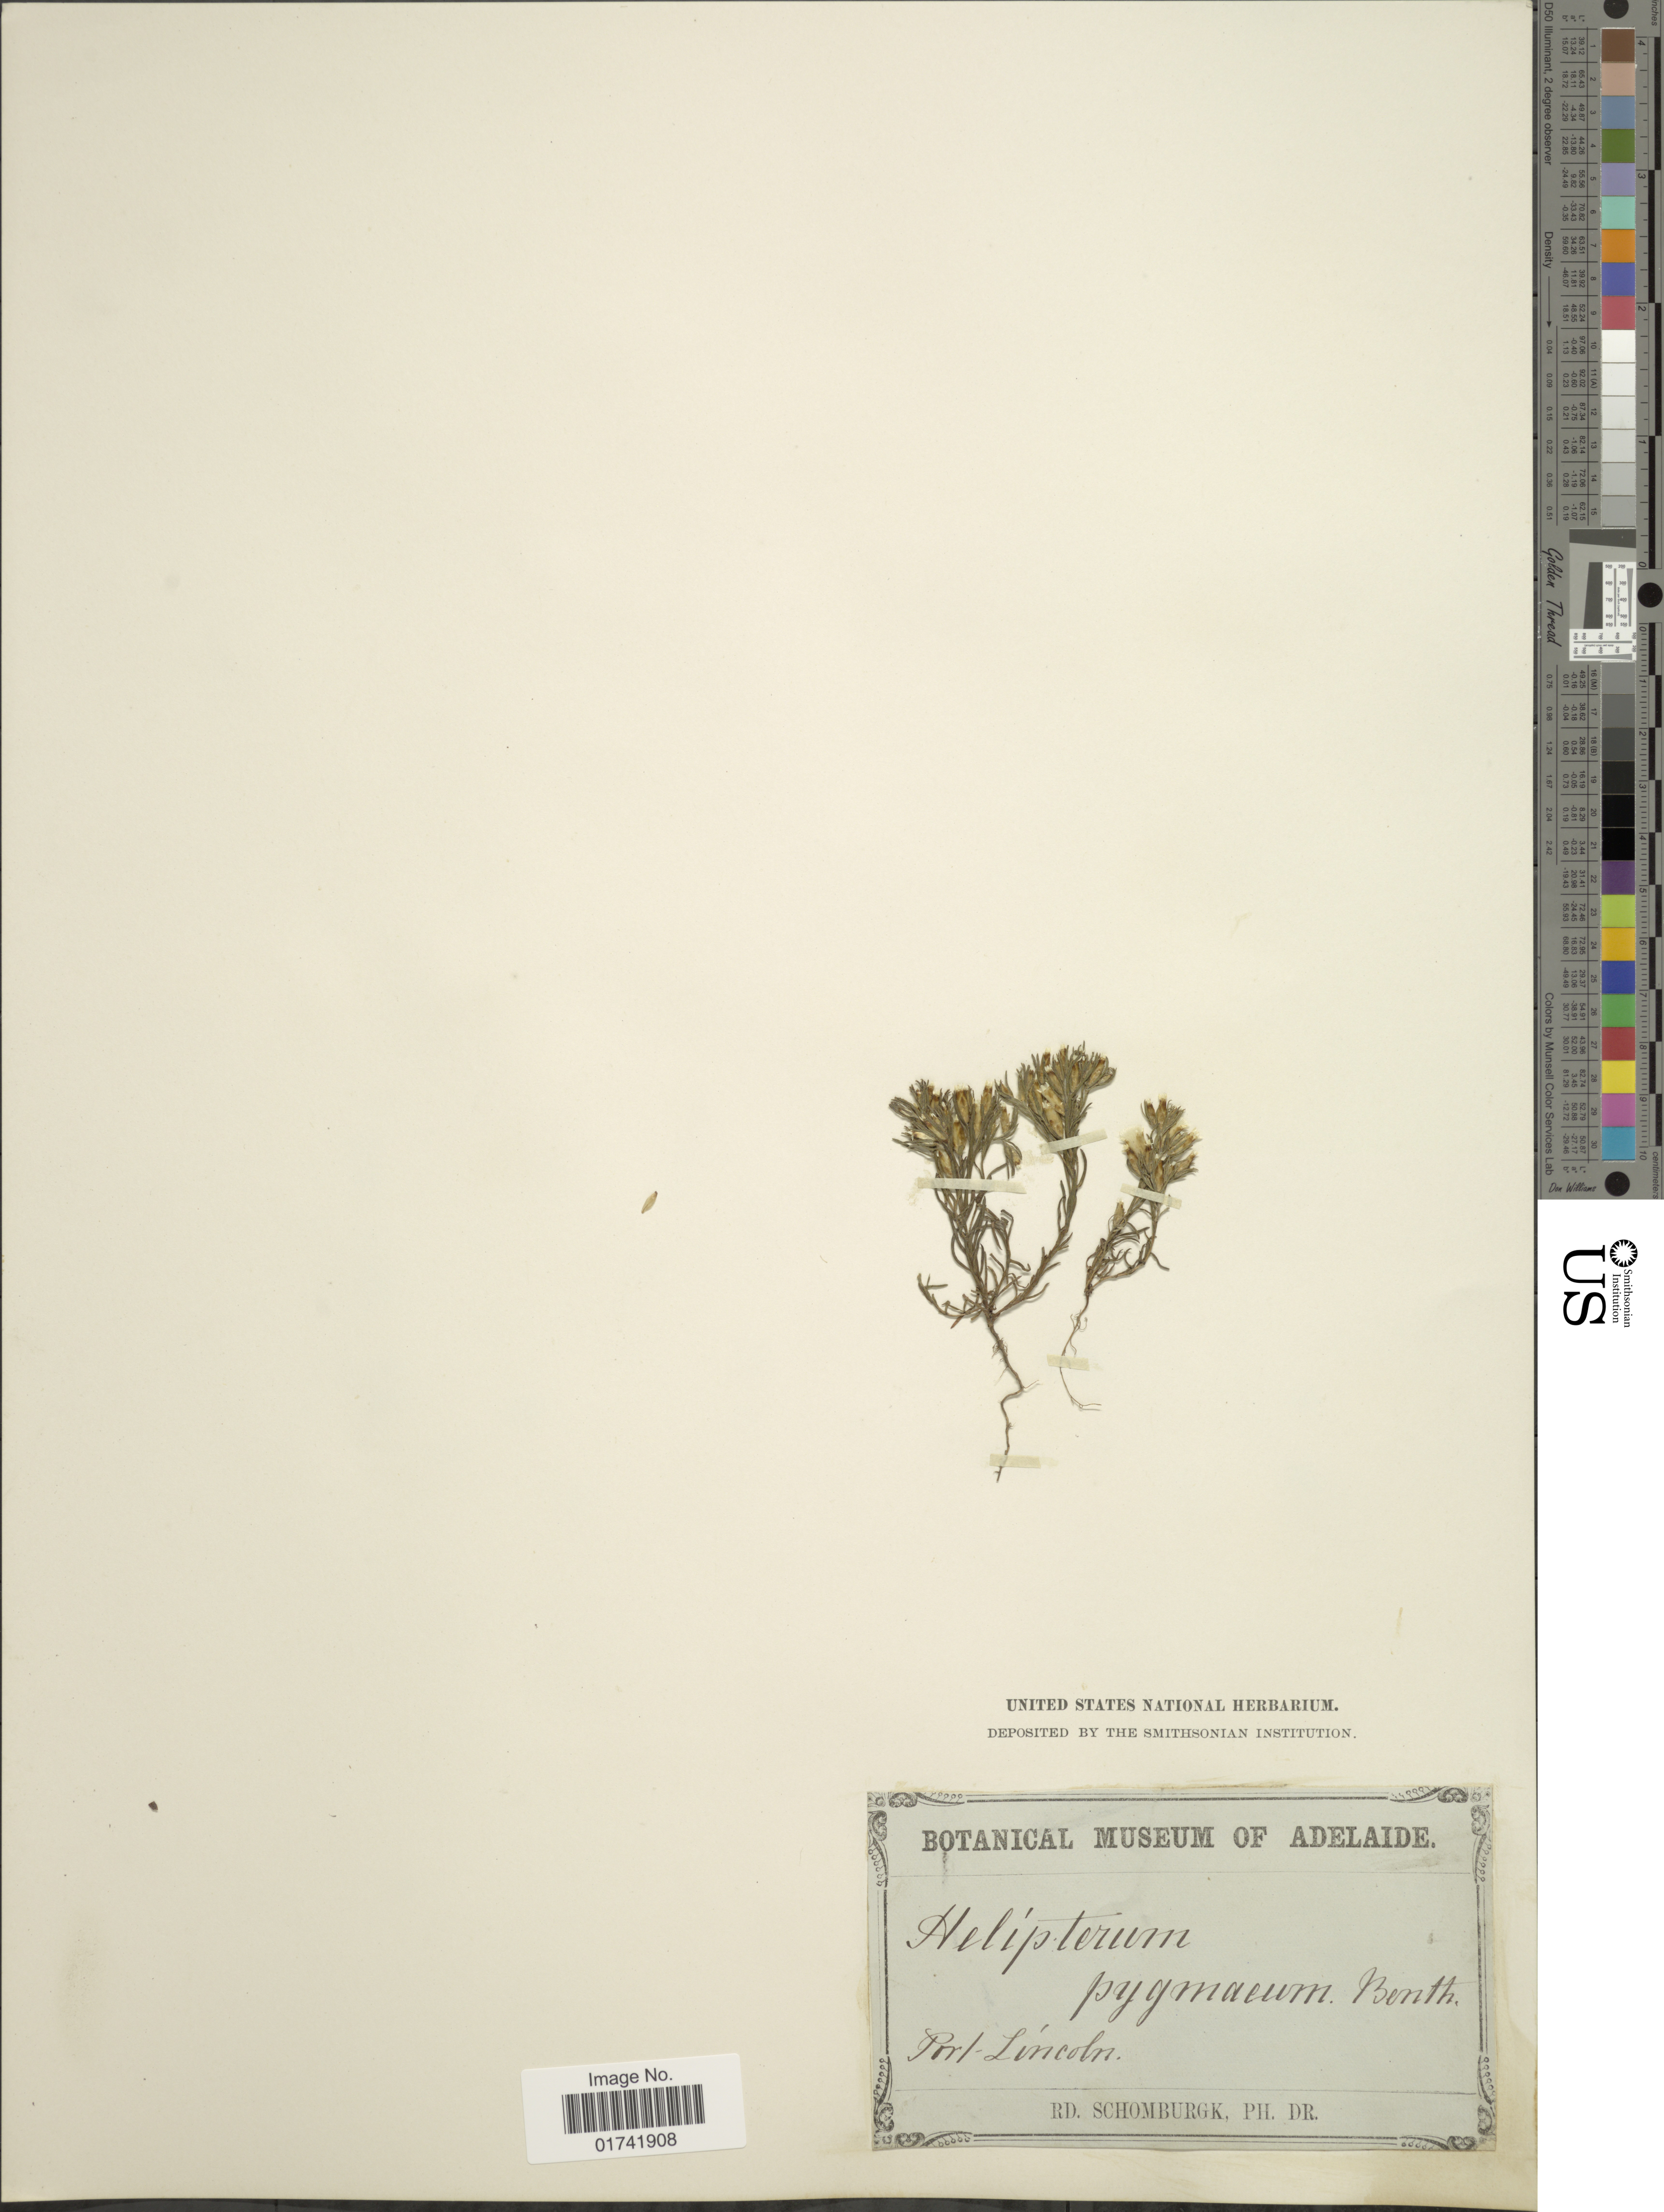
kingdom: Plantae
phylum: Tracheophyta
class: Magnoliopsida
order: Asterales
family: Asteraceae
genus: Rhodanthe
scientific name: Rhodanthe pygmaea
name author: (DC.) Paul G. Wilson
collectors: M. R. Schomburgk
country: Australia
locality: Port Lincoln